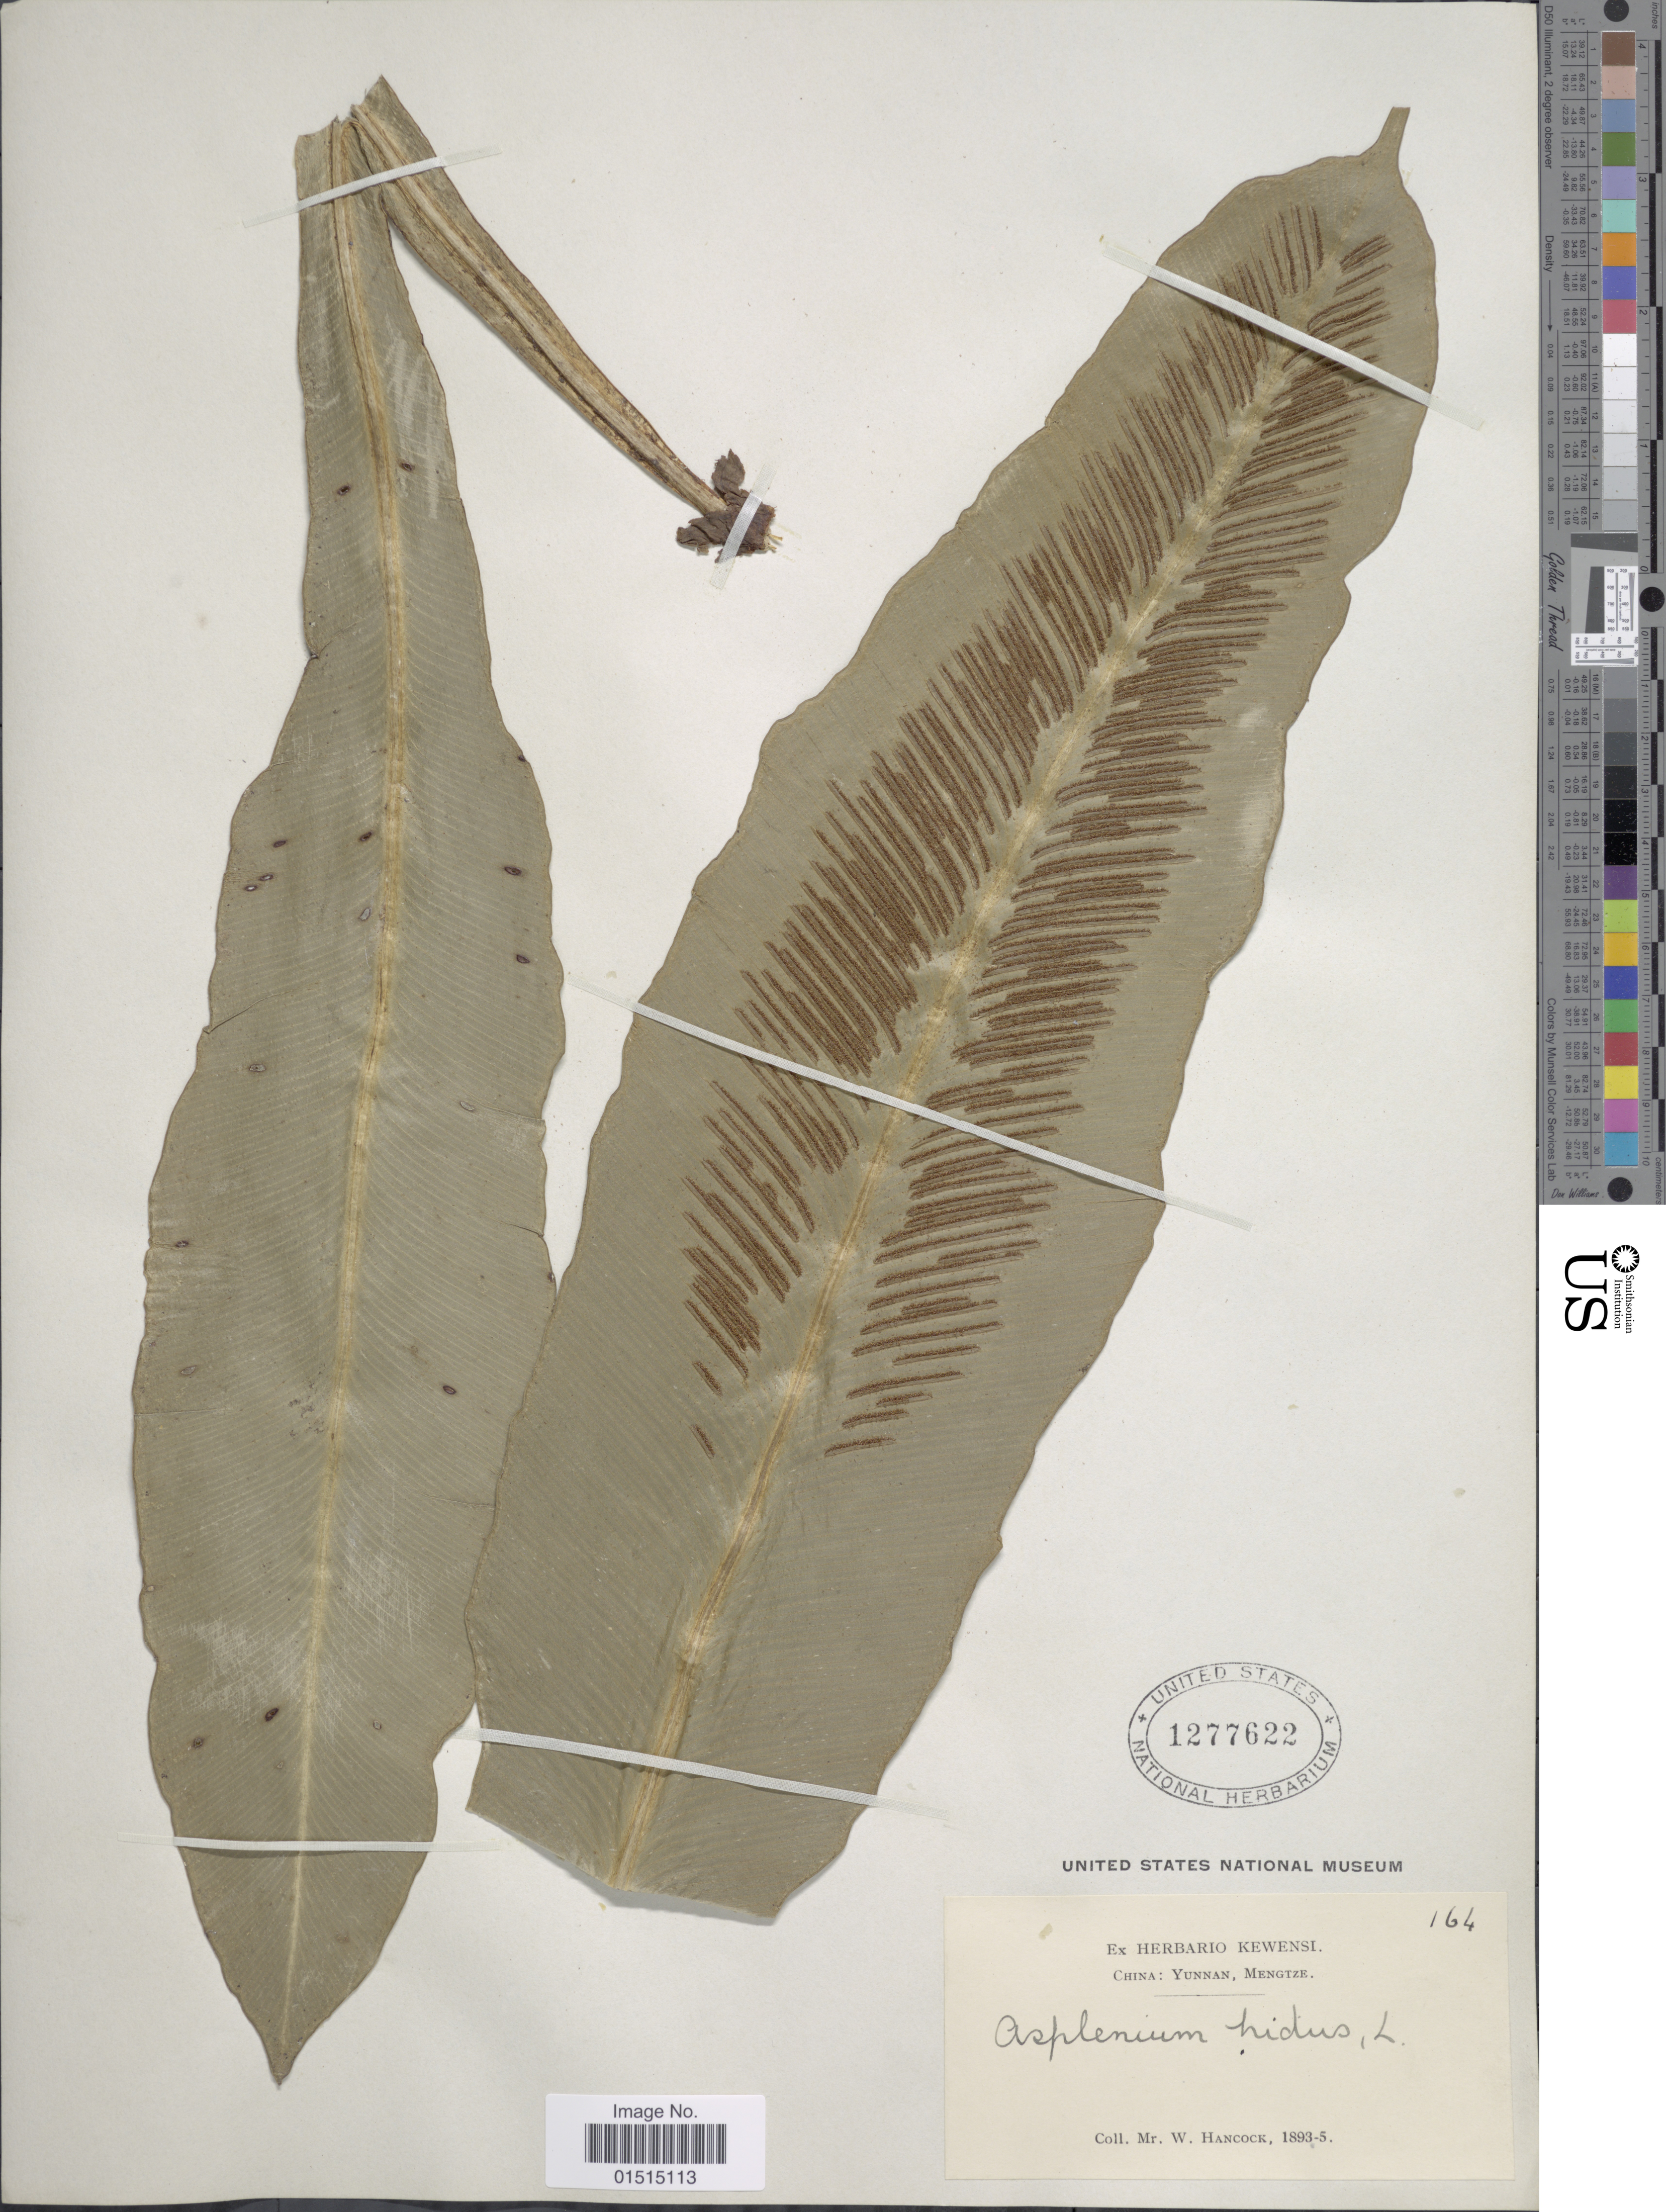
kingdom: Plantae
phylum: Tracheophyta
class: Polypodiopsida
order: Polypodiales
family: Aspleniaceae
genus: Asplenium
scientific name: Asplenium nidus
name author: L.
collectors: W. Hancock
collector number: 164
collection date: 1893/1895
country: China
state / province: Yunnan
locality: China: Yunnan, Mengtze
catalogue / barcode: US 1277622